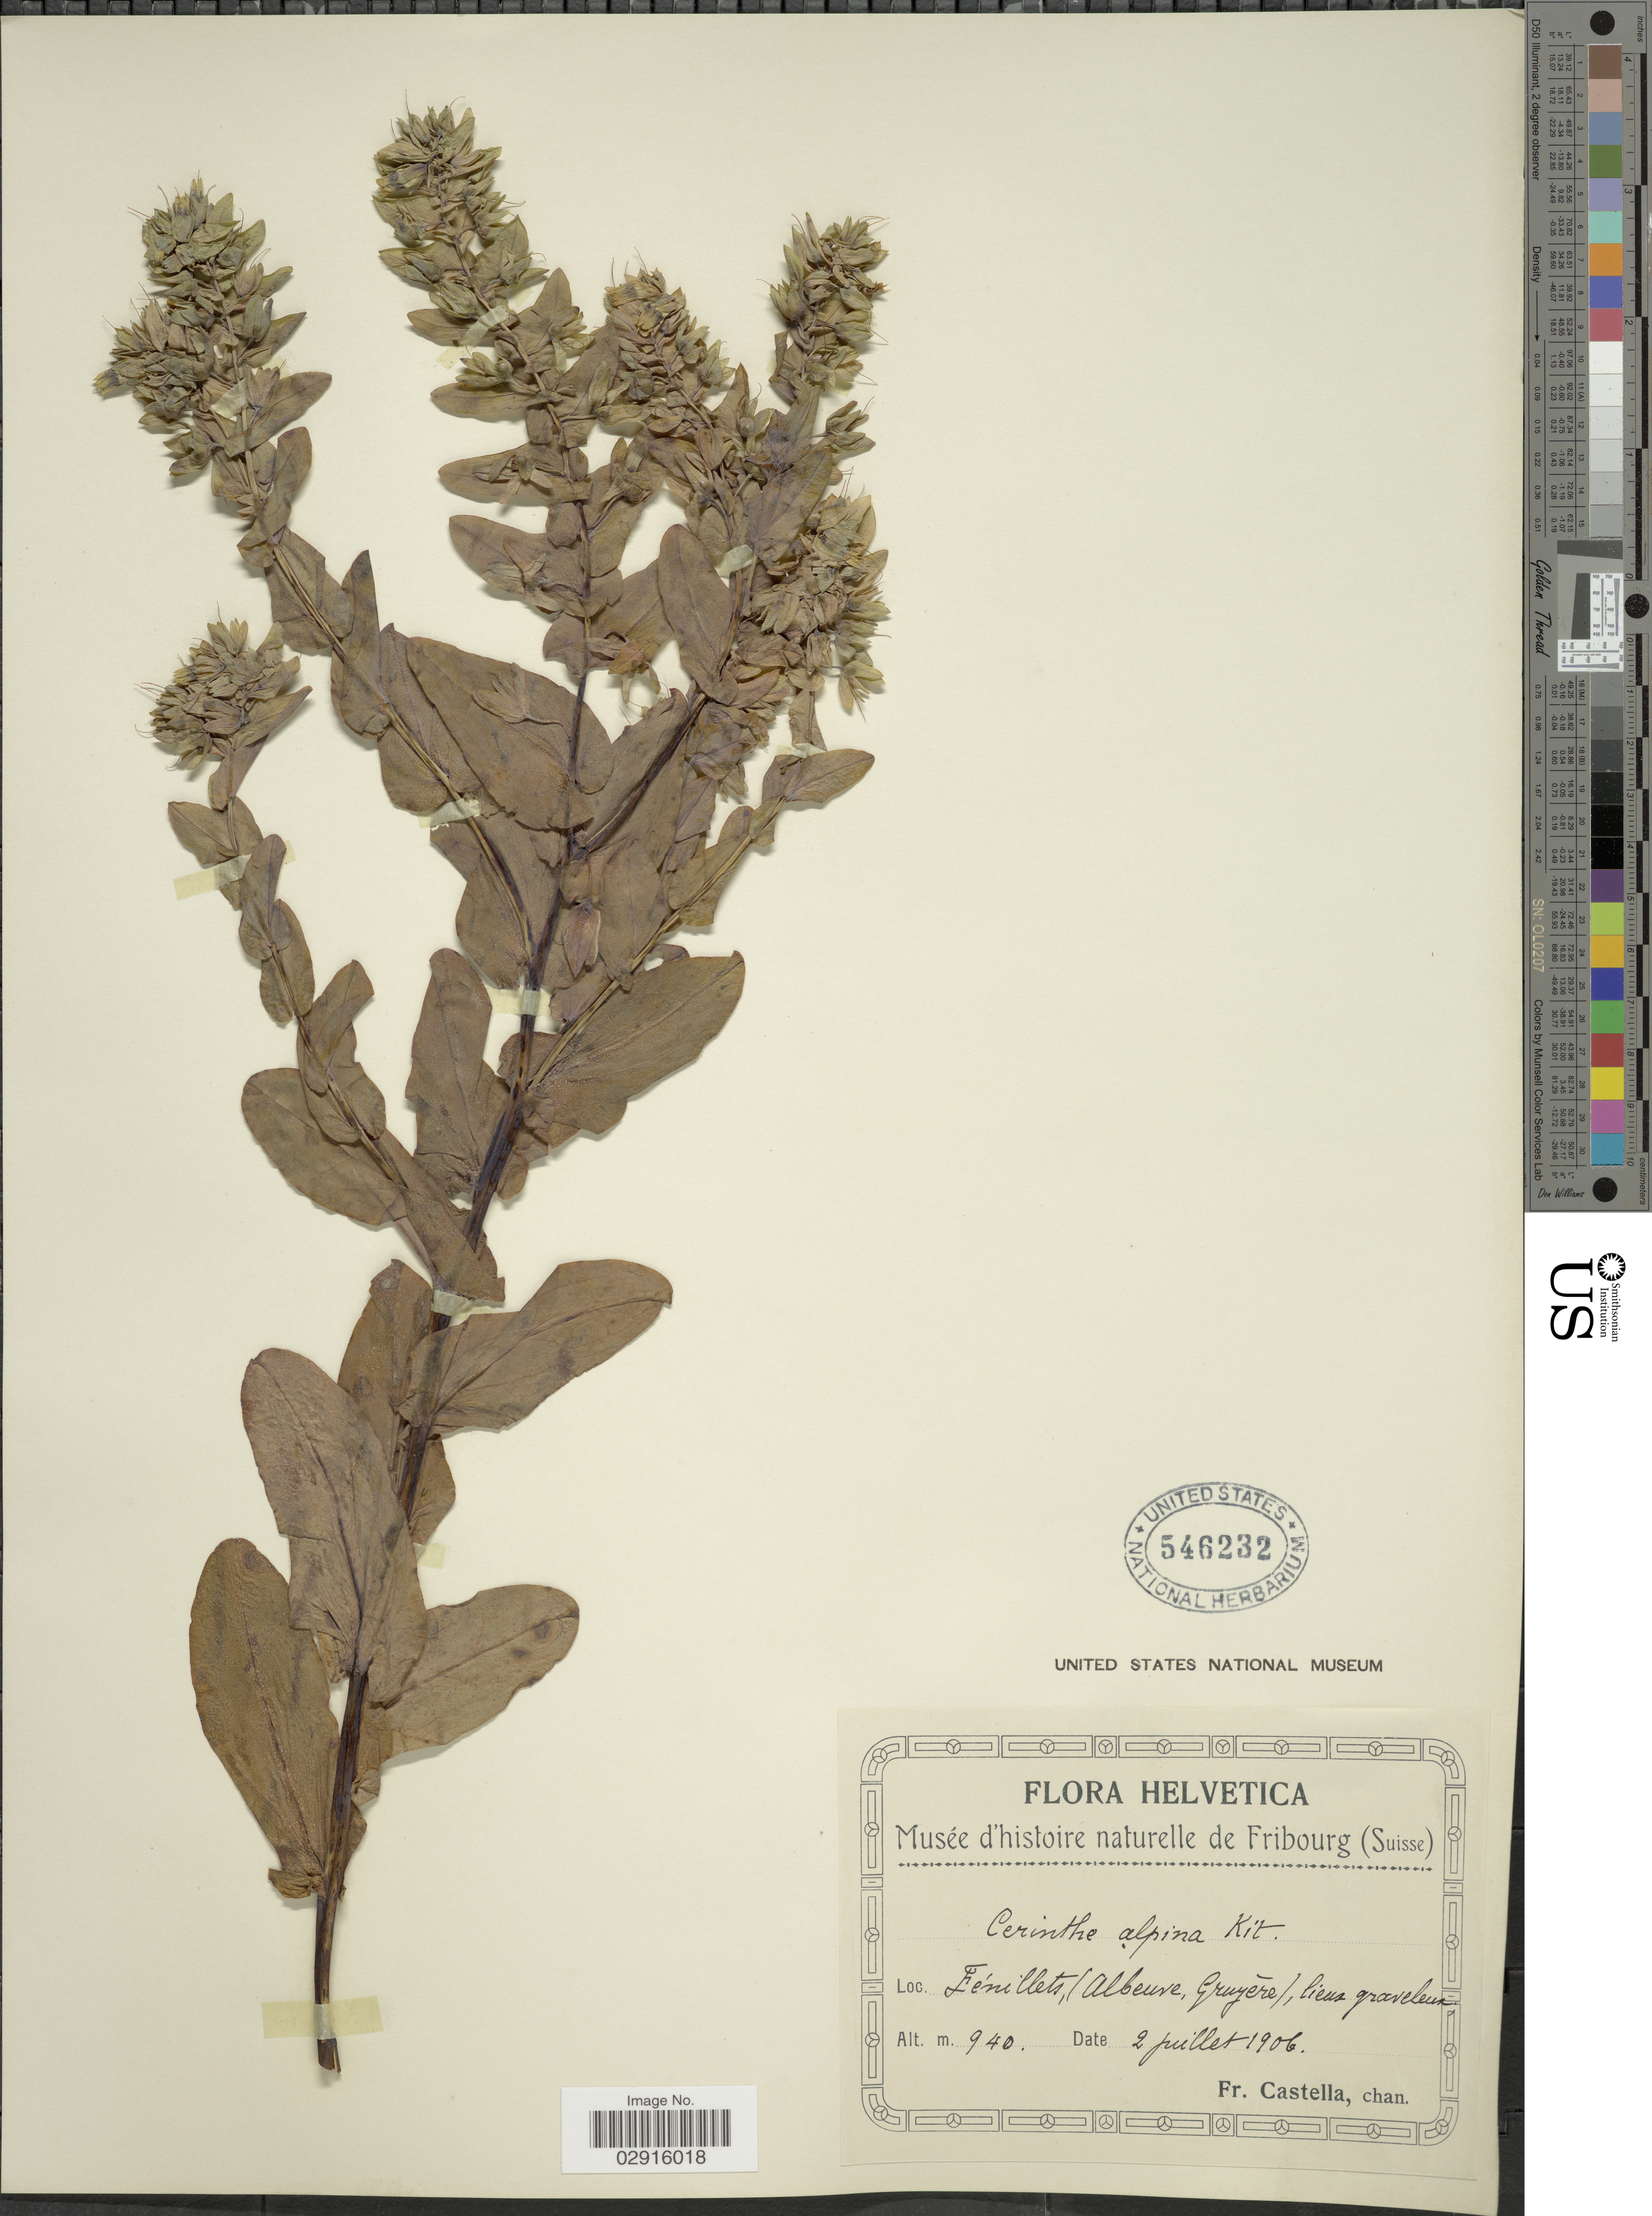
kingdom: Plantae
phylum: Tracheophyta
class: Magnoliopsida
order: Boraginales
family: Boraginaceae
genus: Cerinthe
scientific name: Cerinthe alpina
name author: Kit.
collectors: Fr. Castella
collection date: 1906-07-02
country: Switzerland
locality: Fénillets, Albeuve, Gruyére, lieux graveleux.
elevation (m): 940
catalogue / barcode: US 546232